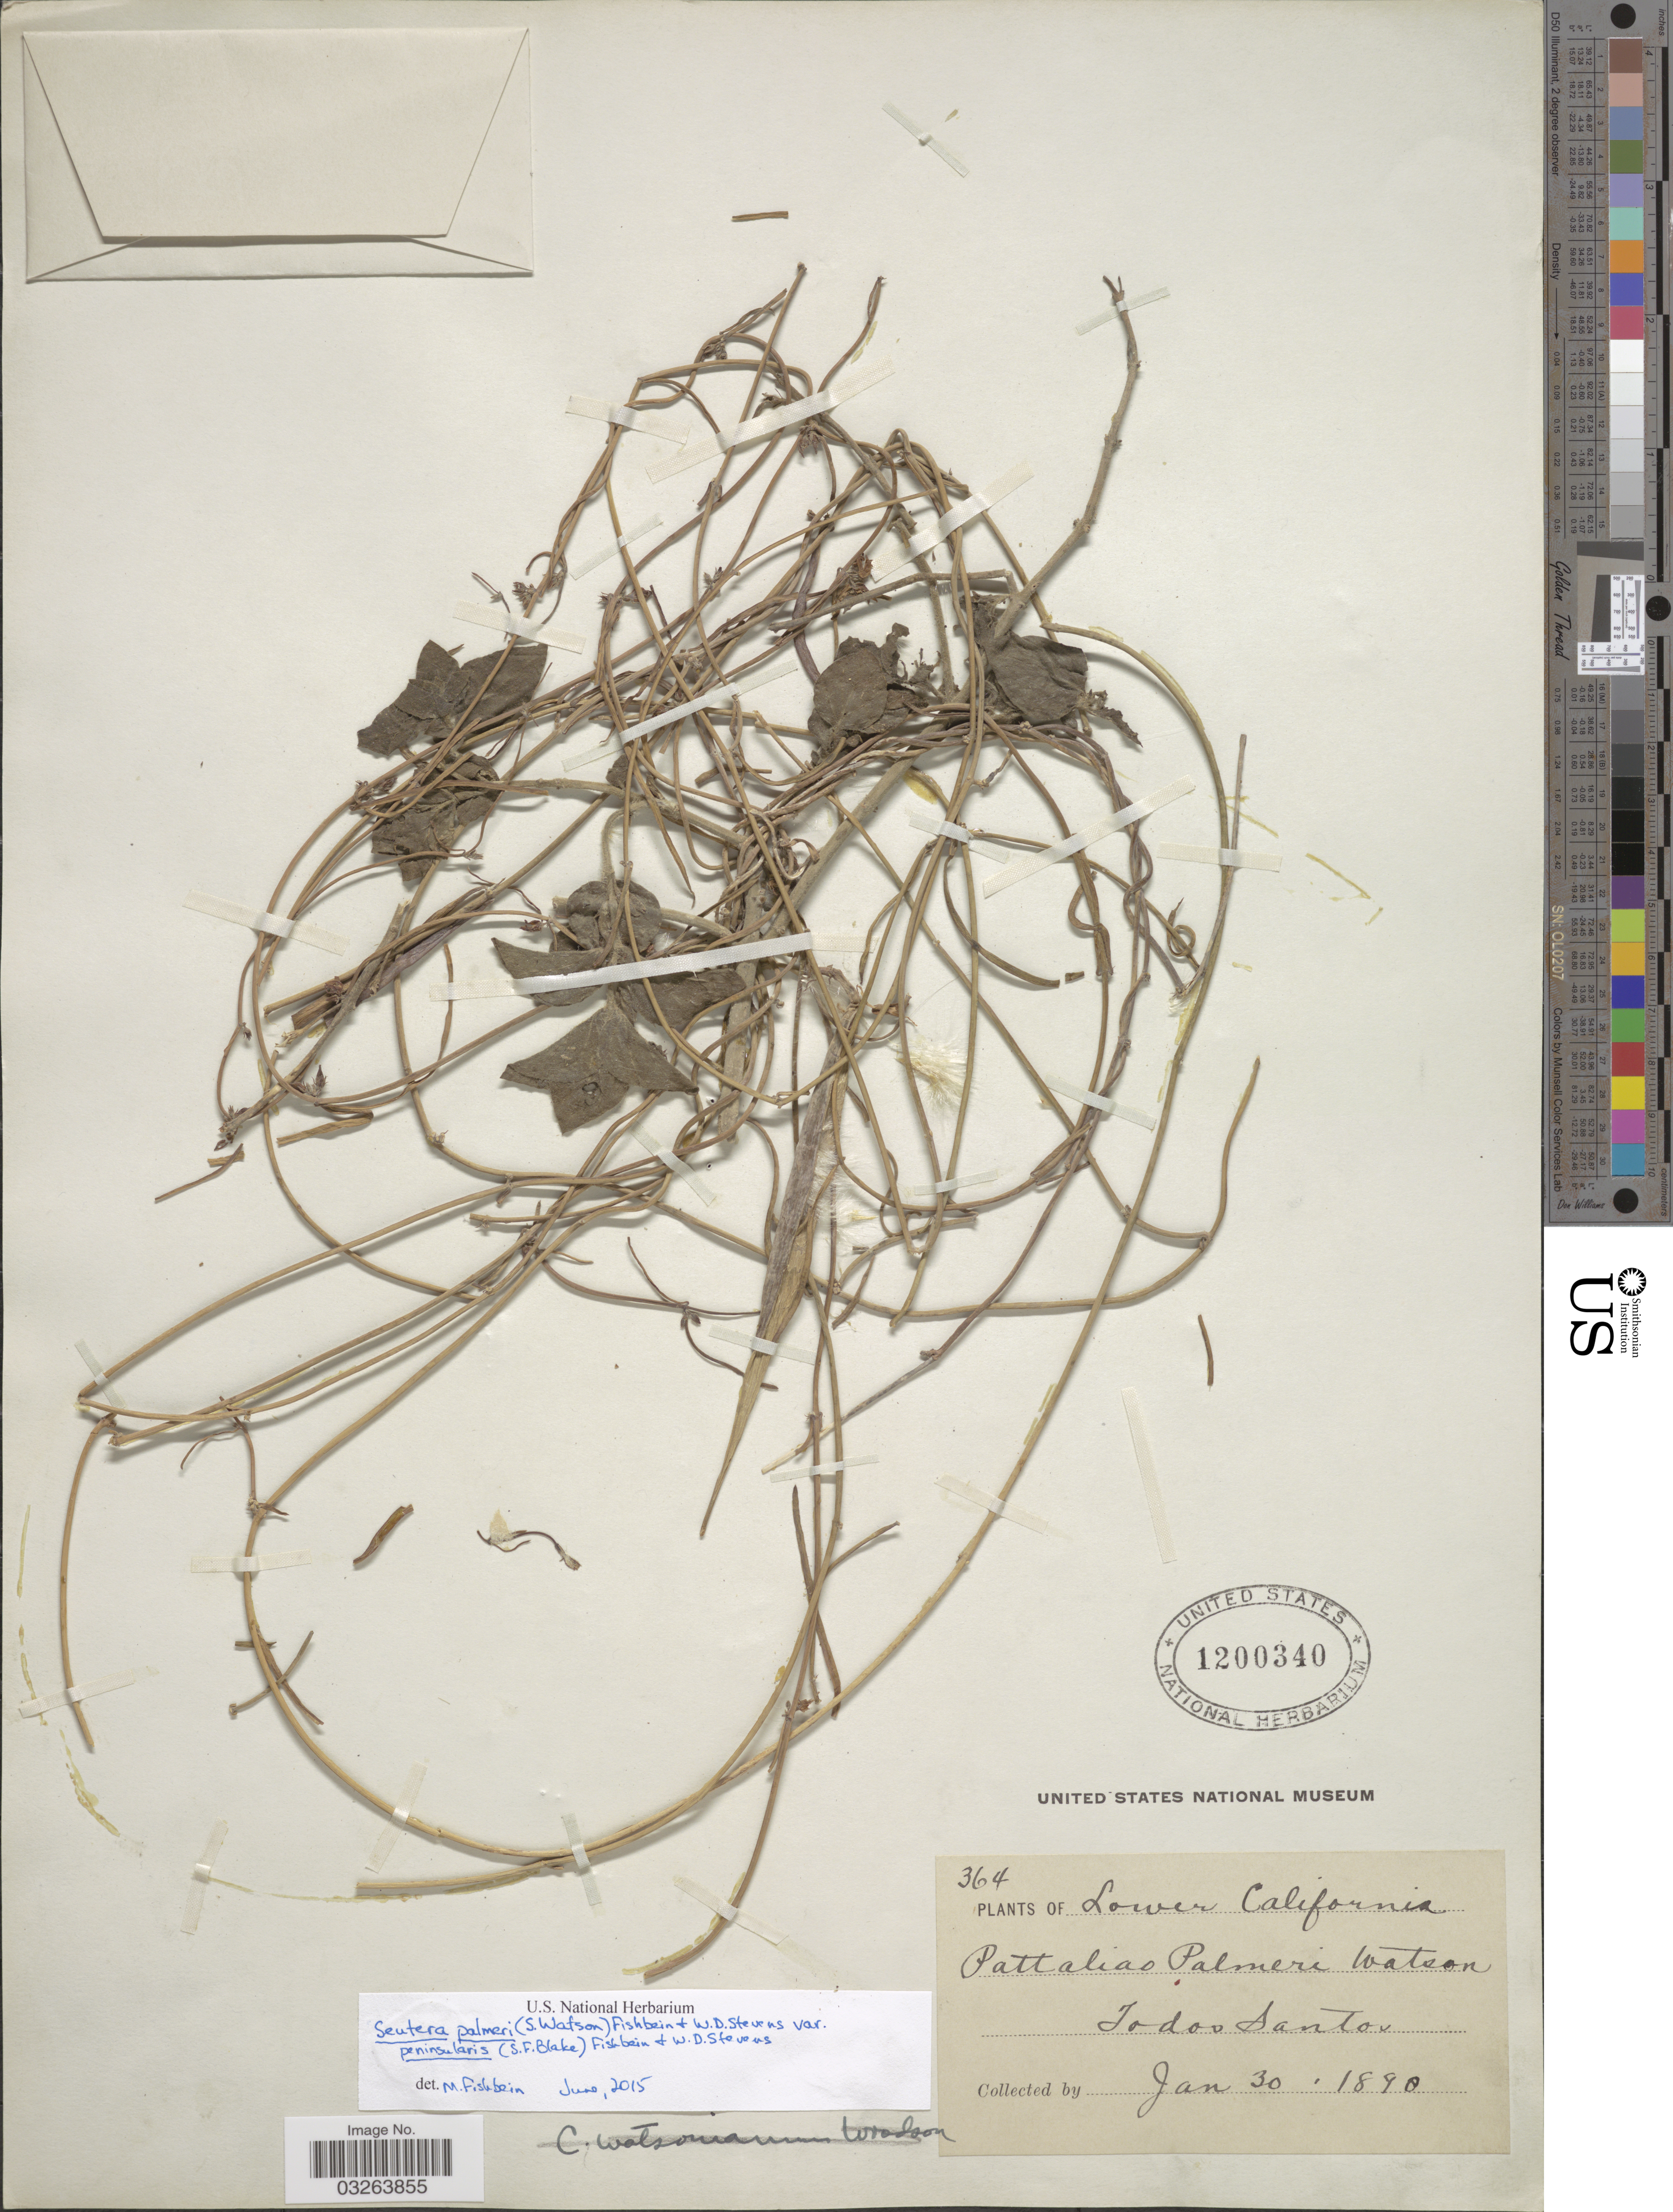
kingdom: Plantae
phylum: Tracheophyta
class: Magnoliopsida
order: Gentianales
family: Apocynaceae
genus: Seutera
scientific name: Seutera palmeri var. peninsularis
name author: (S.F. Blake) Fishbein & W.D. Stevens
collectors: T. Santos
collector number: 364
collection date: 1890-01-30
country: Mexico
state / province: Baja California Norte / Baja California Sur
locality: Lower California.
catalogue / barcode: US 1200340